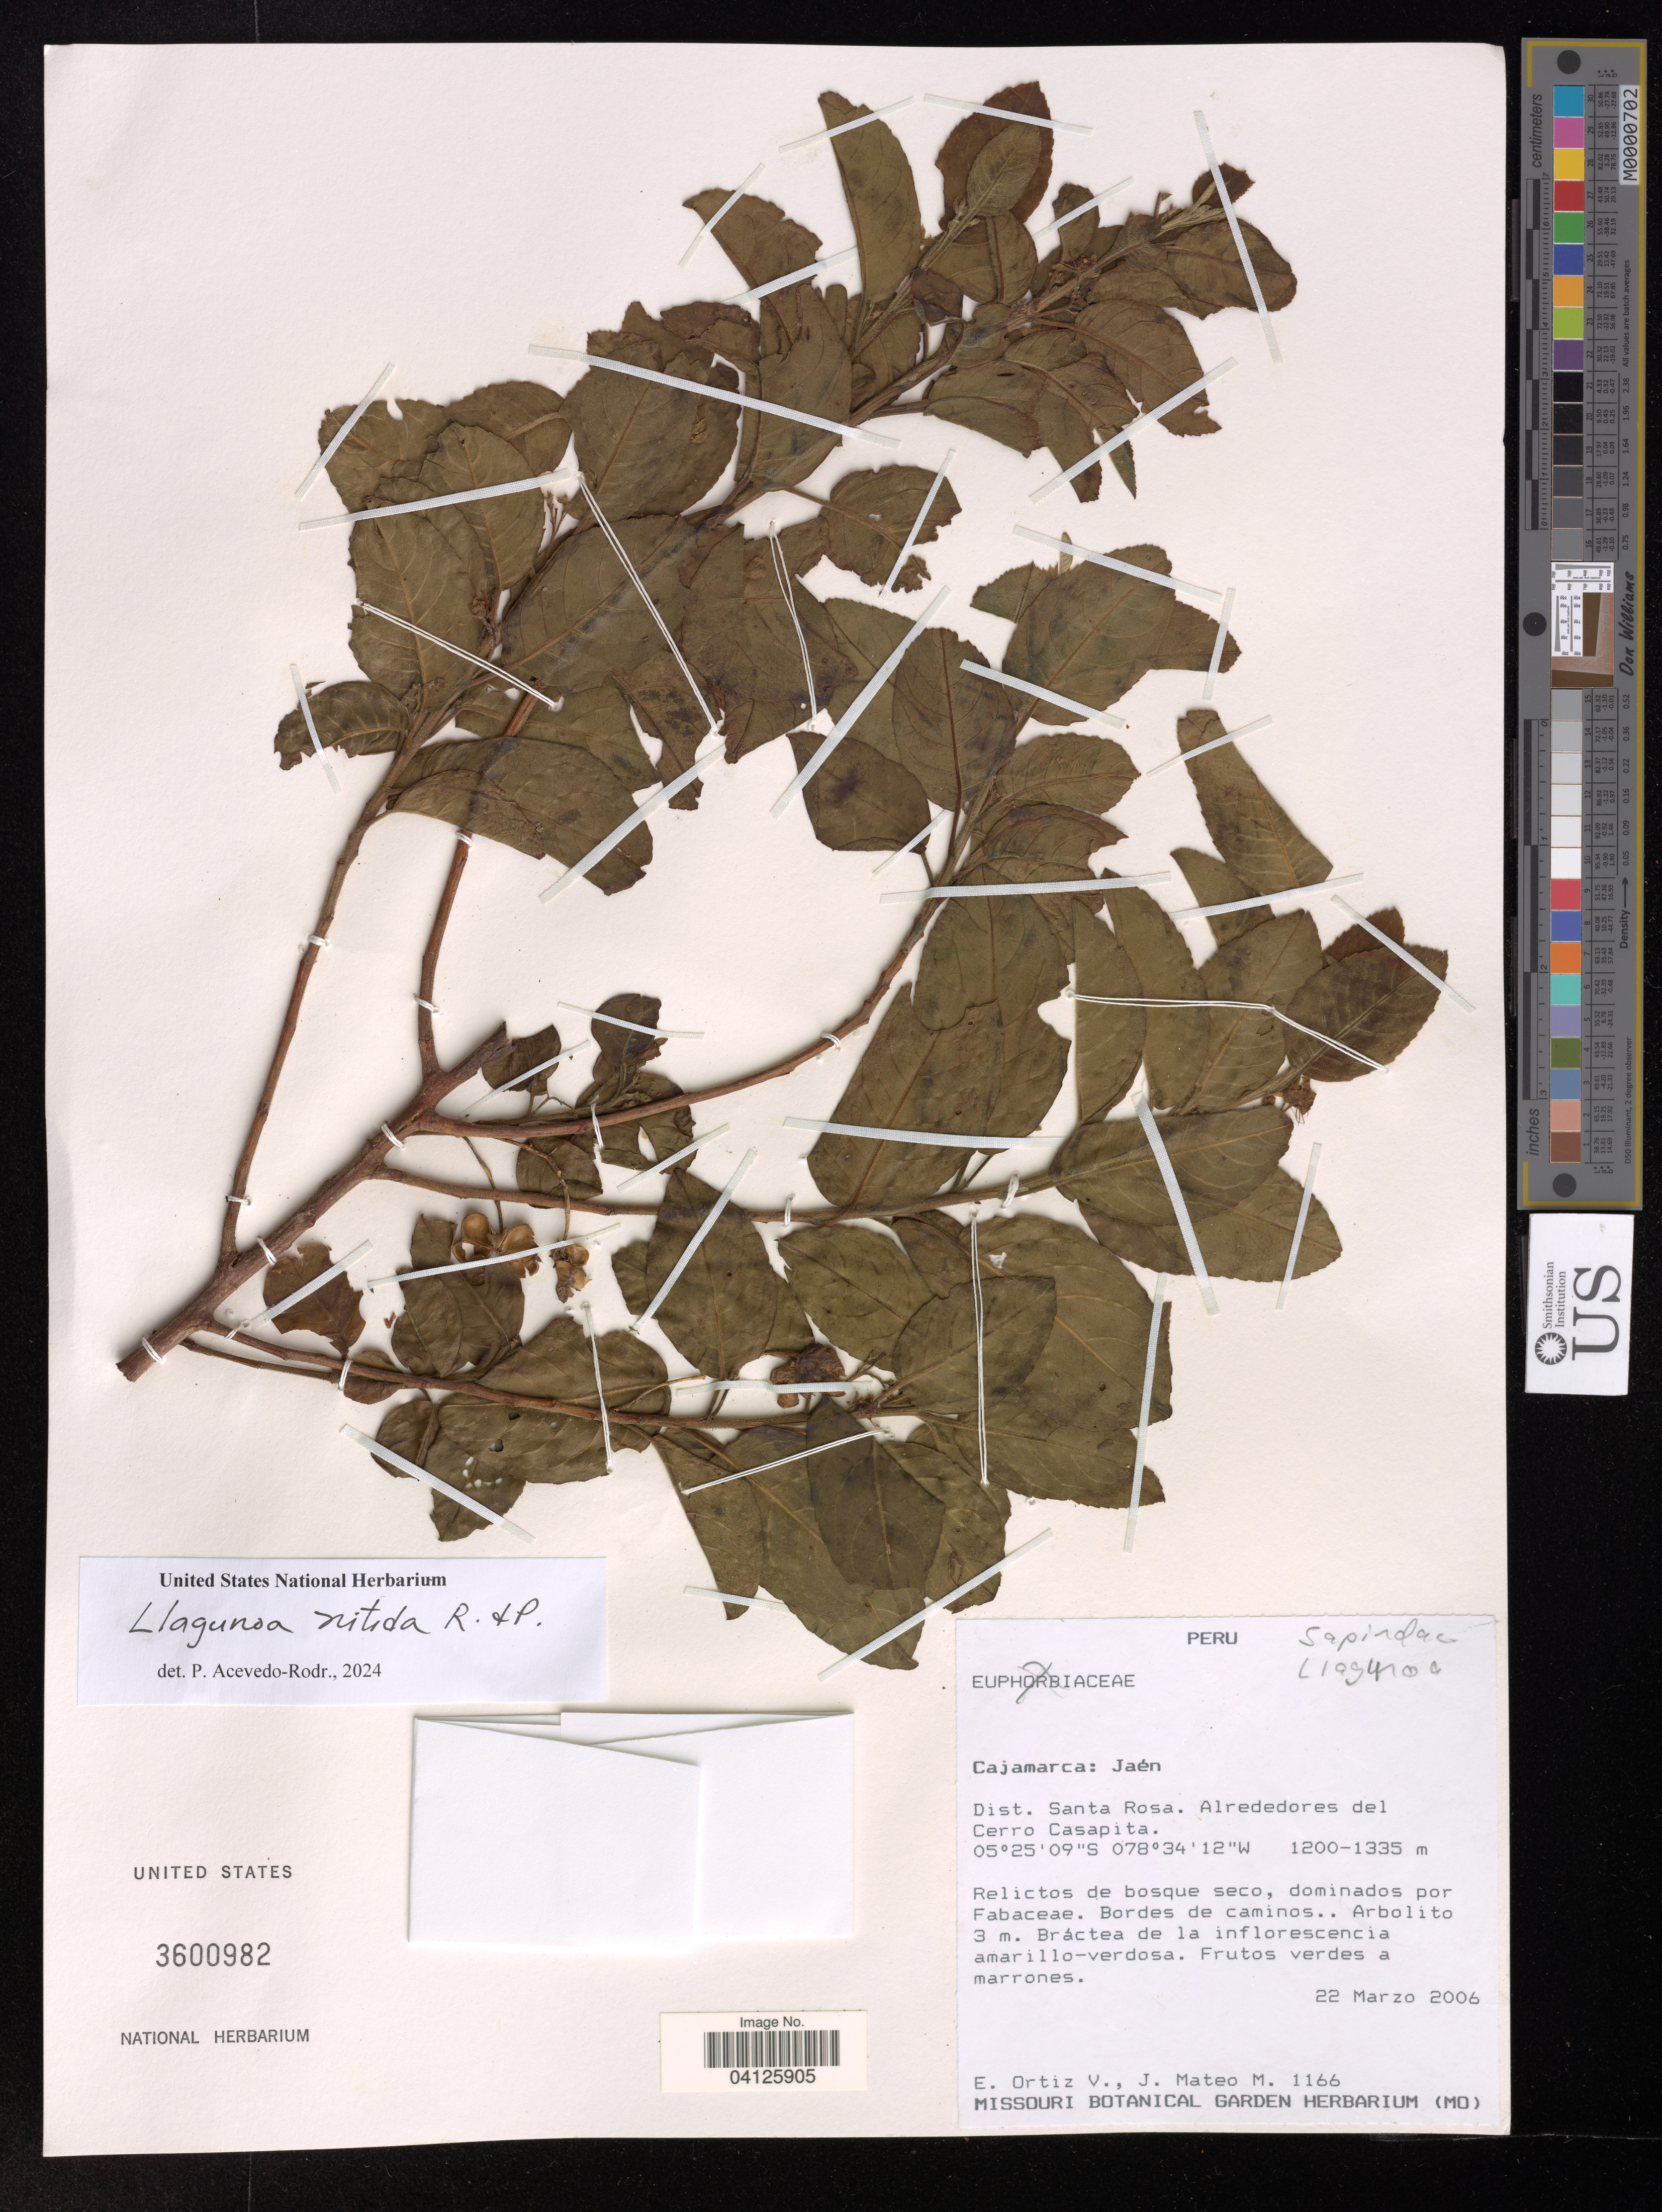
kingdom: Plantae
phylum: Tracheophyta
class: Magnoliopsida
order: Sapindales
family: Sapindaceae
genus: Llagunoa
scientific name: Llagunoa sp.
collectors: E. Ortiz & J. Mateo M.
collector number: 1166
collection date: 2006-03-22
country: Peru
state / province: Cajamarca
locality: Jaén. Dist. Santa Rosa. Alrededores del Cerro Casapita.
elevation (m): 1200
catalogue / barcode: US 3600982